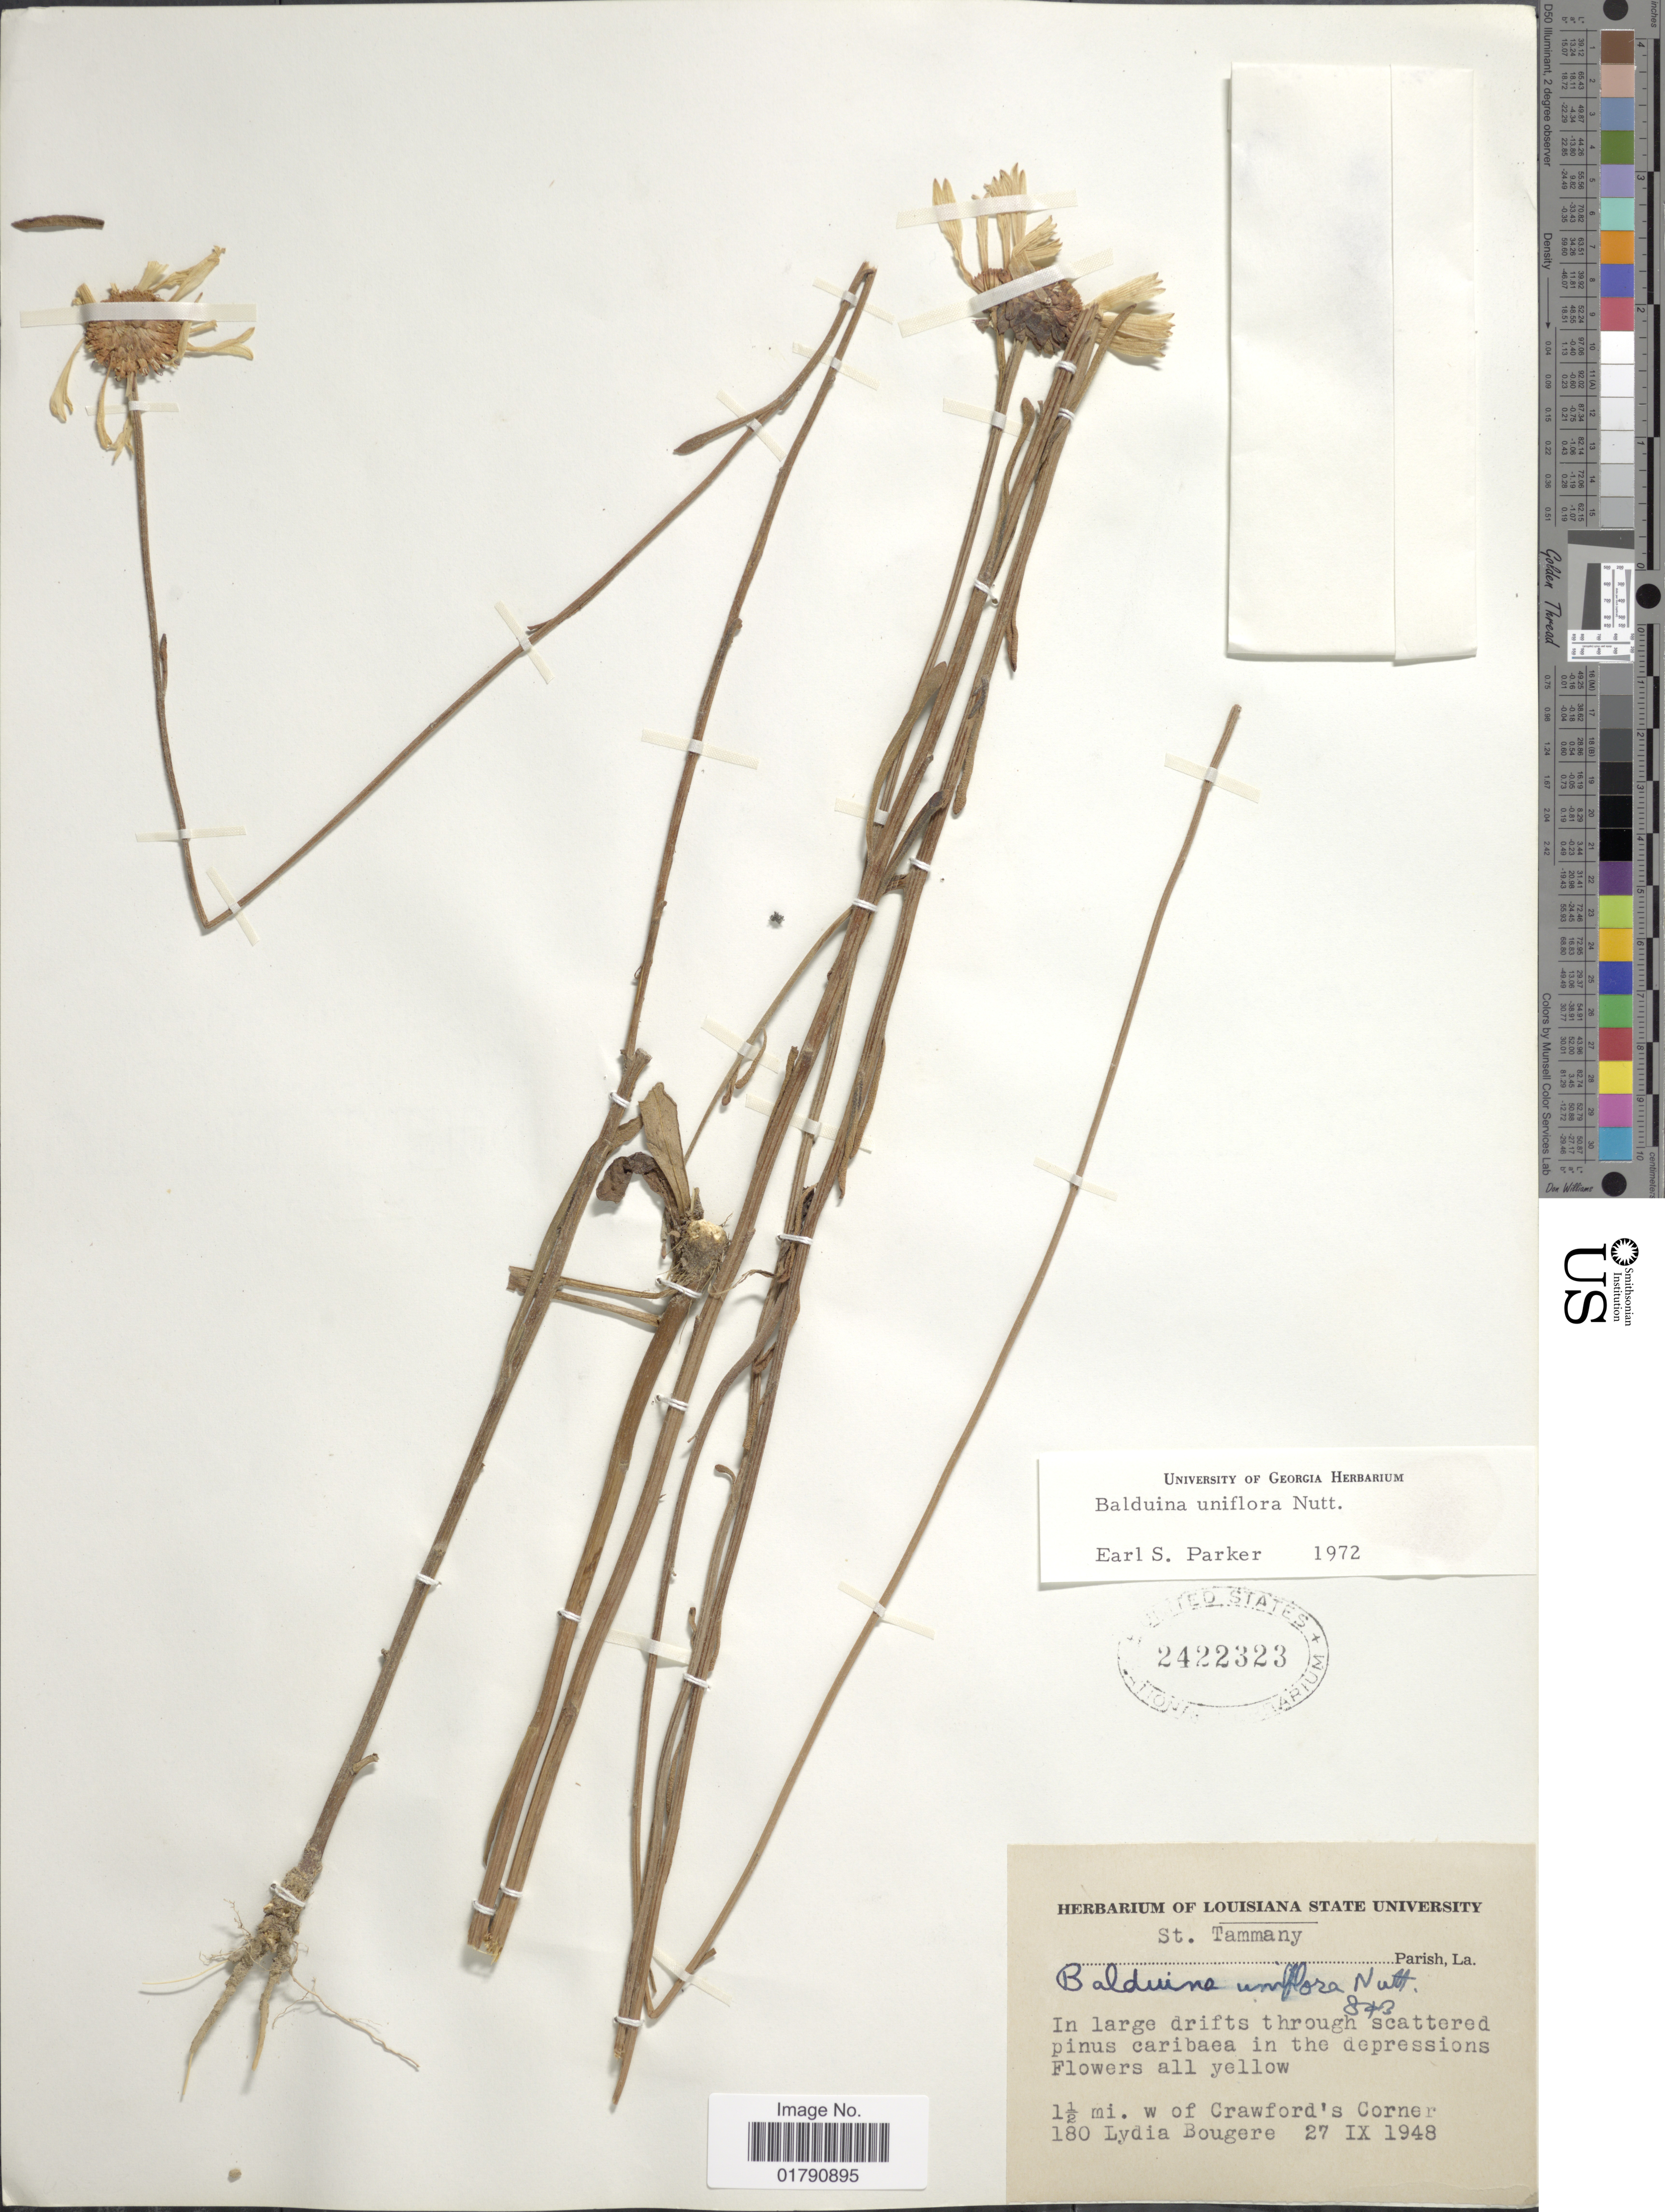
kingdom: Plantae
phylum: Tracheophyta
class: Magnoliopsida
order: Asterales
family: Asteraceae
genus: Balduina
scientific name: Balduina uniflora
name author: Nutt.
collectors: L. Bougere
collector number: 180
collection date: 1948-09-27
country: United States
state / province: Louisiana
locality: St. Tammany Parish, La., 1½ mi w of Crawford's Corner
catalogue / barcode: US 2422323